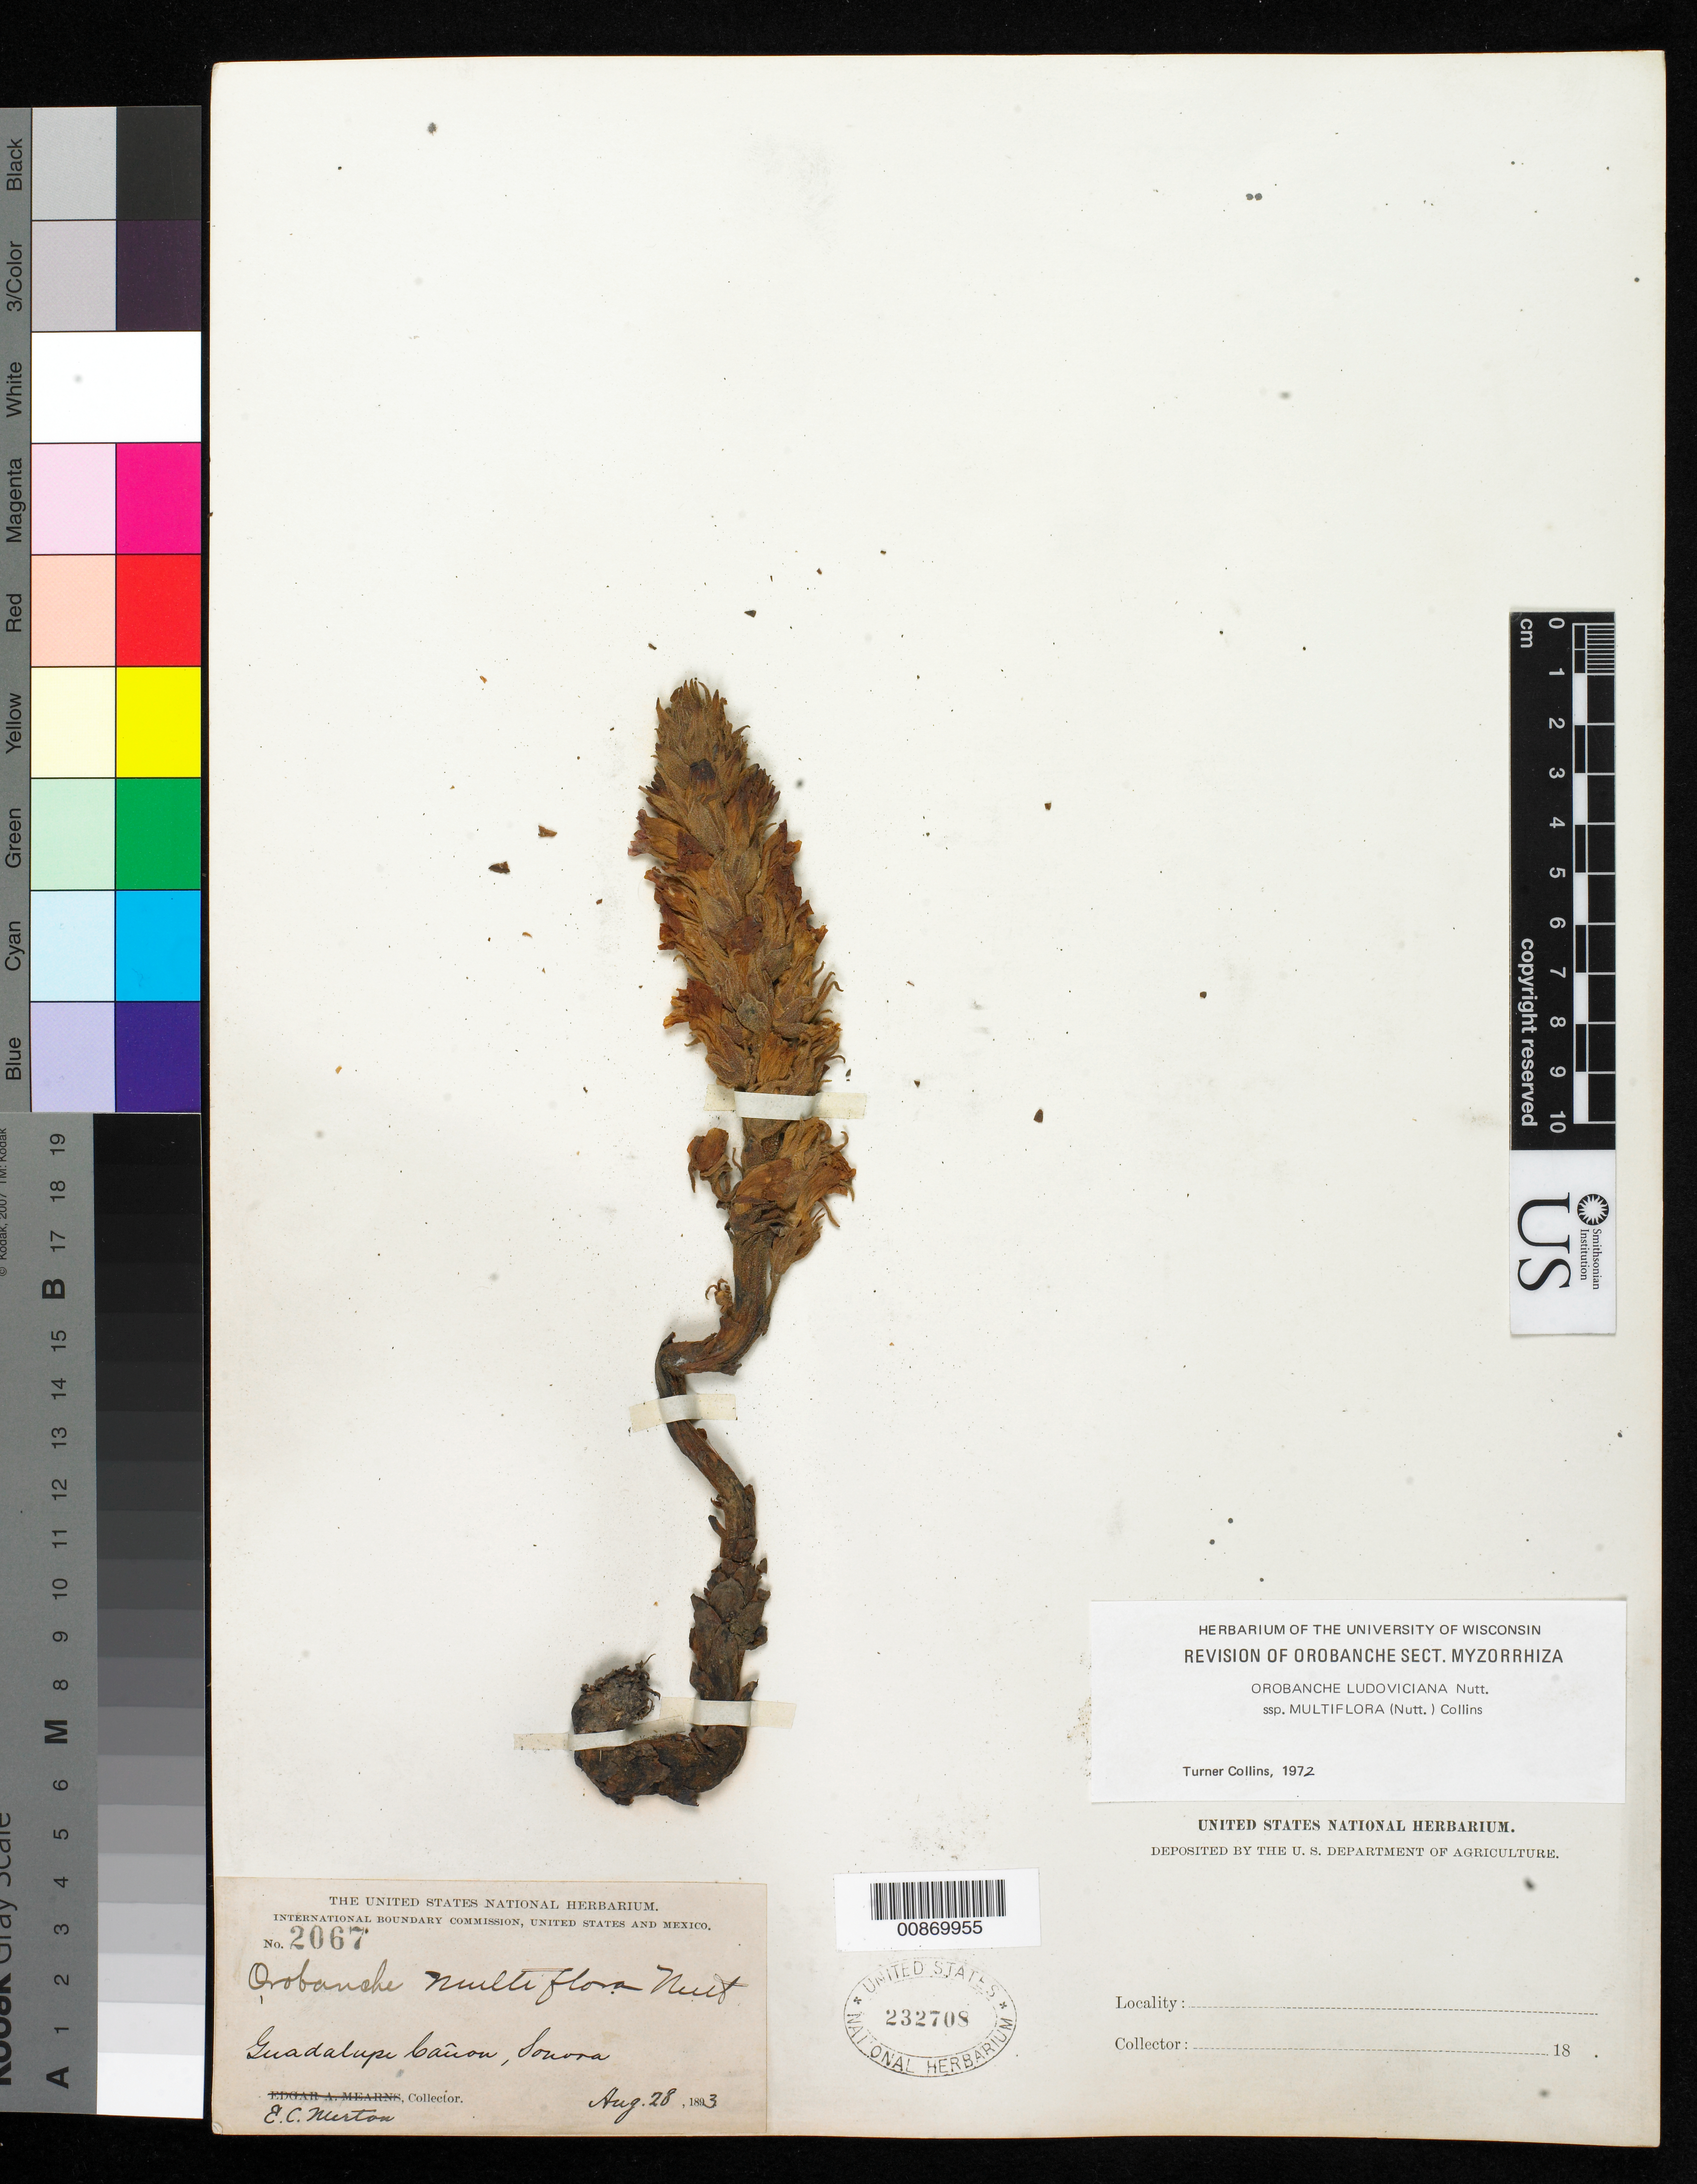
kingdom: Plantae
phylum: Tracheophyta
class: Magnoliopsida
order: Lamiales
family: Orobanchaceae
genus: Orobanche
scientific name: Orobanche ludoviciana subsp. multiflora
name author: Nutt.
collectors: E. Merton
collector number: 2067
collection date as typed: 28 Aug 1893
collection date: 1893-08-28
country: Mexico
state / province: Sonora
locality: Guadalupe Cañon, Sonora.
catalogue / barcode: US 232708